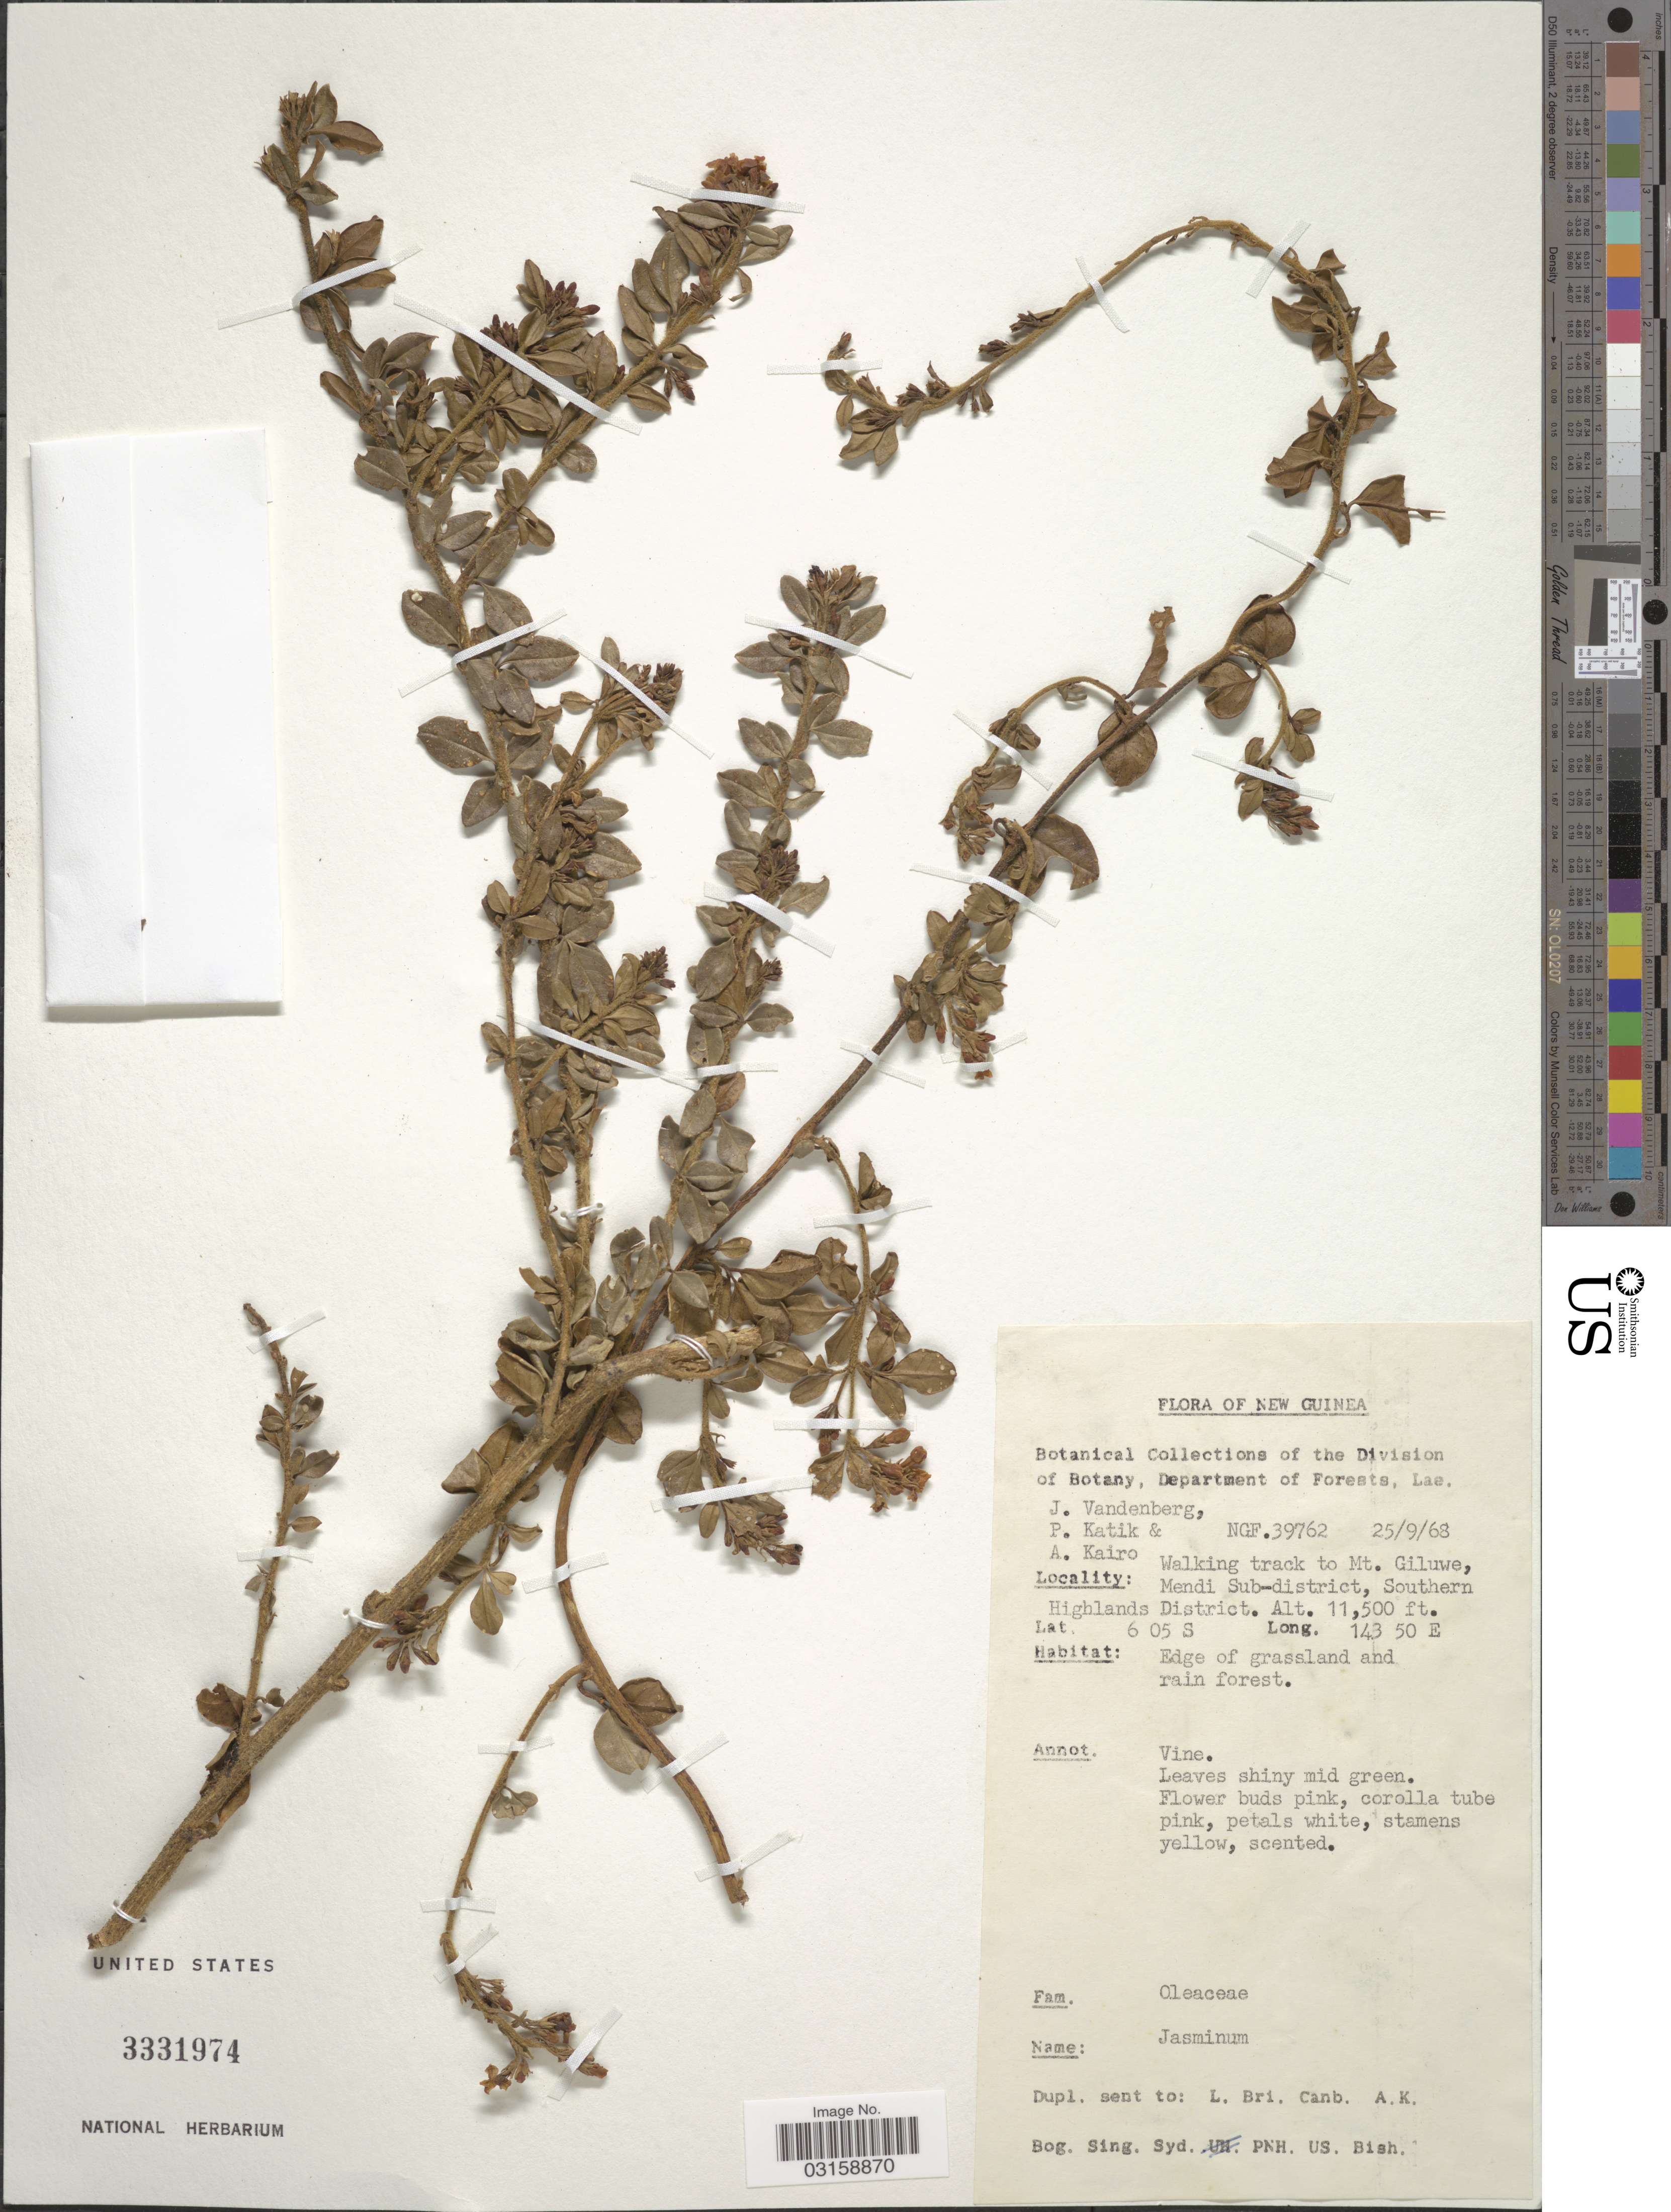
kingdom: Plantae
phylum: Tracheophyta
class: Magnoliopsida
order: Lamiales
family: Oleaceae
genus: Jasminum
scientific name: Jasminum sp.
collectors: J. Vandenberg, P. Katik & A. Kairo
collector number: NGF 39762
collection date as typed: Transcribed d/m/y: 25/9/68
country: Papua New Guinea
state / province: Southern Highlands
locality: New Guinea. Walking track to Mt. Giluwe, Mendi Sub-district.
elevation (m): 3505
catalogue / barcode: US 3331974